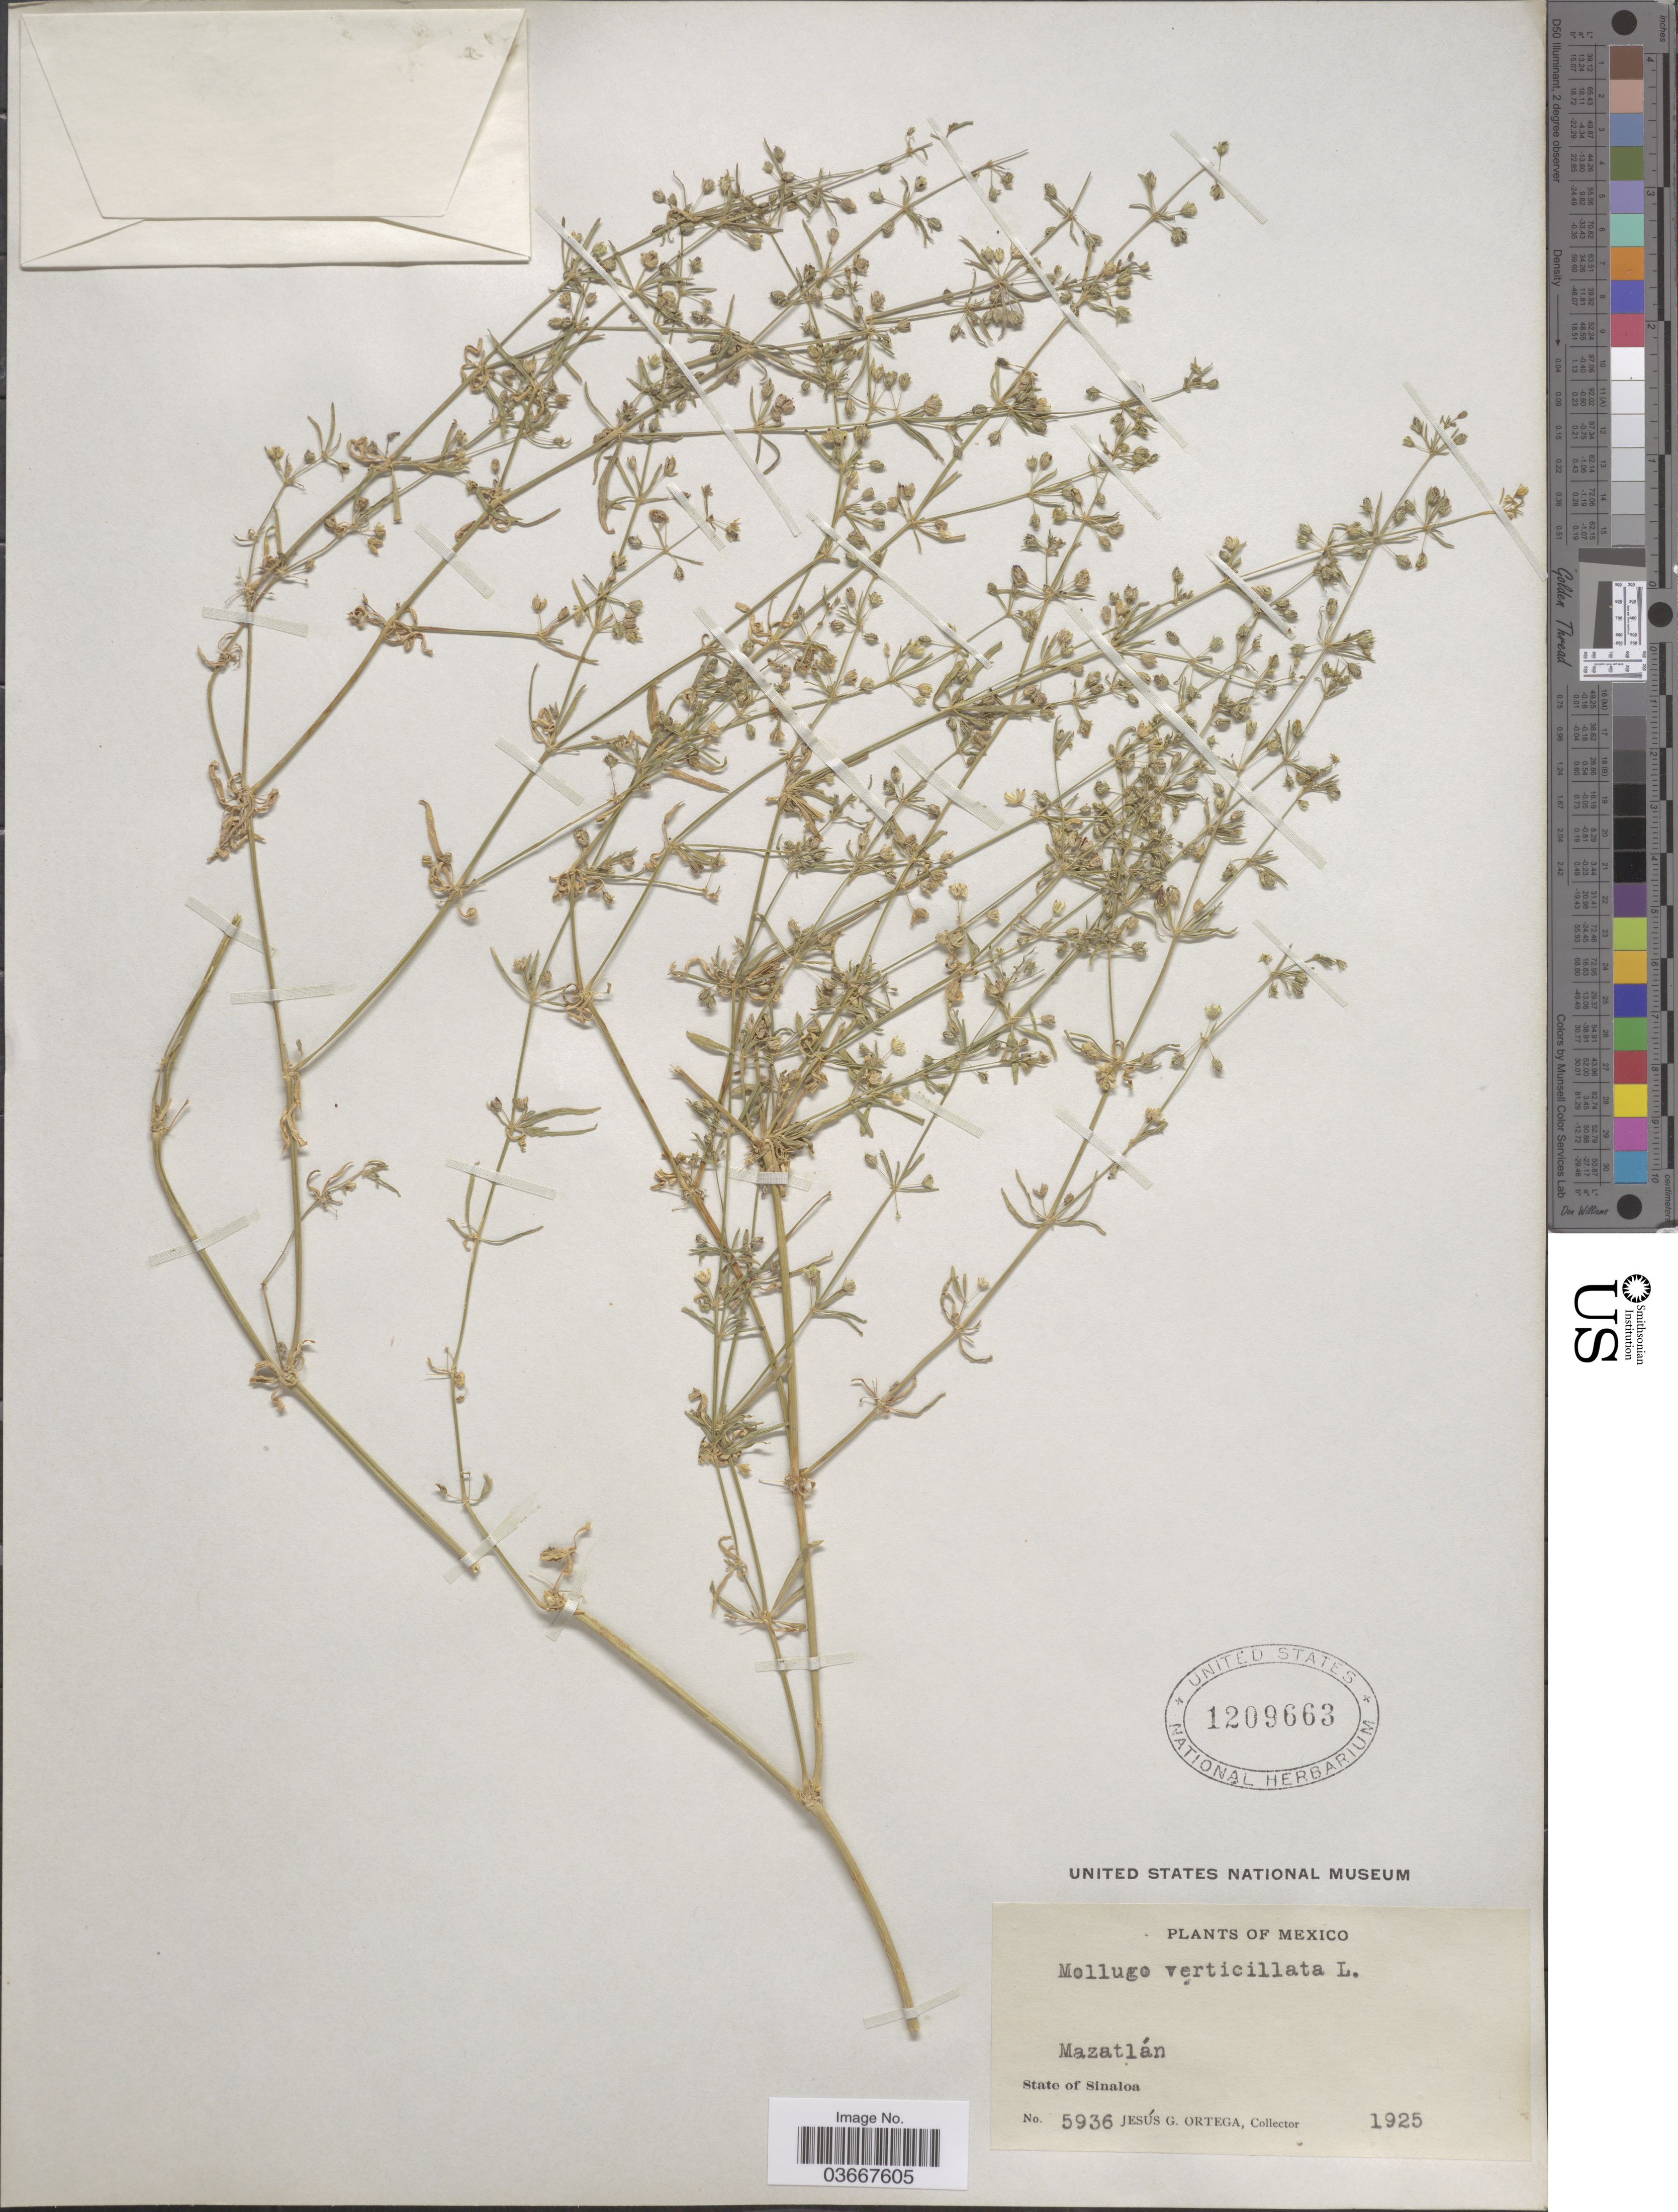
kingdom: Plantae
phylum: Tracheophyta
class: Magnoliopsida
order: Caryophyllales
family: Molluginaceae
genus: Mollugo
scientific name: Mollugo verticillata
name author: L.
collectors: J. Ortega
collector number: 5936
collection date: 1925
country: Mexico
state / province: Sinaloa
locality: Mazatlán.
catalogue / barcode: US 1209663